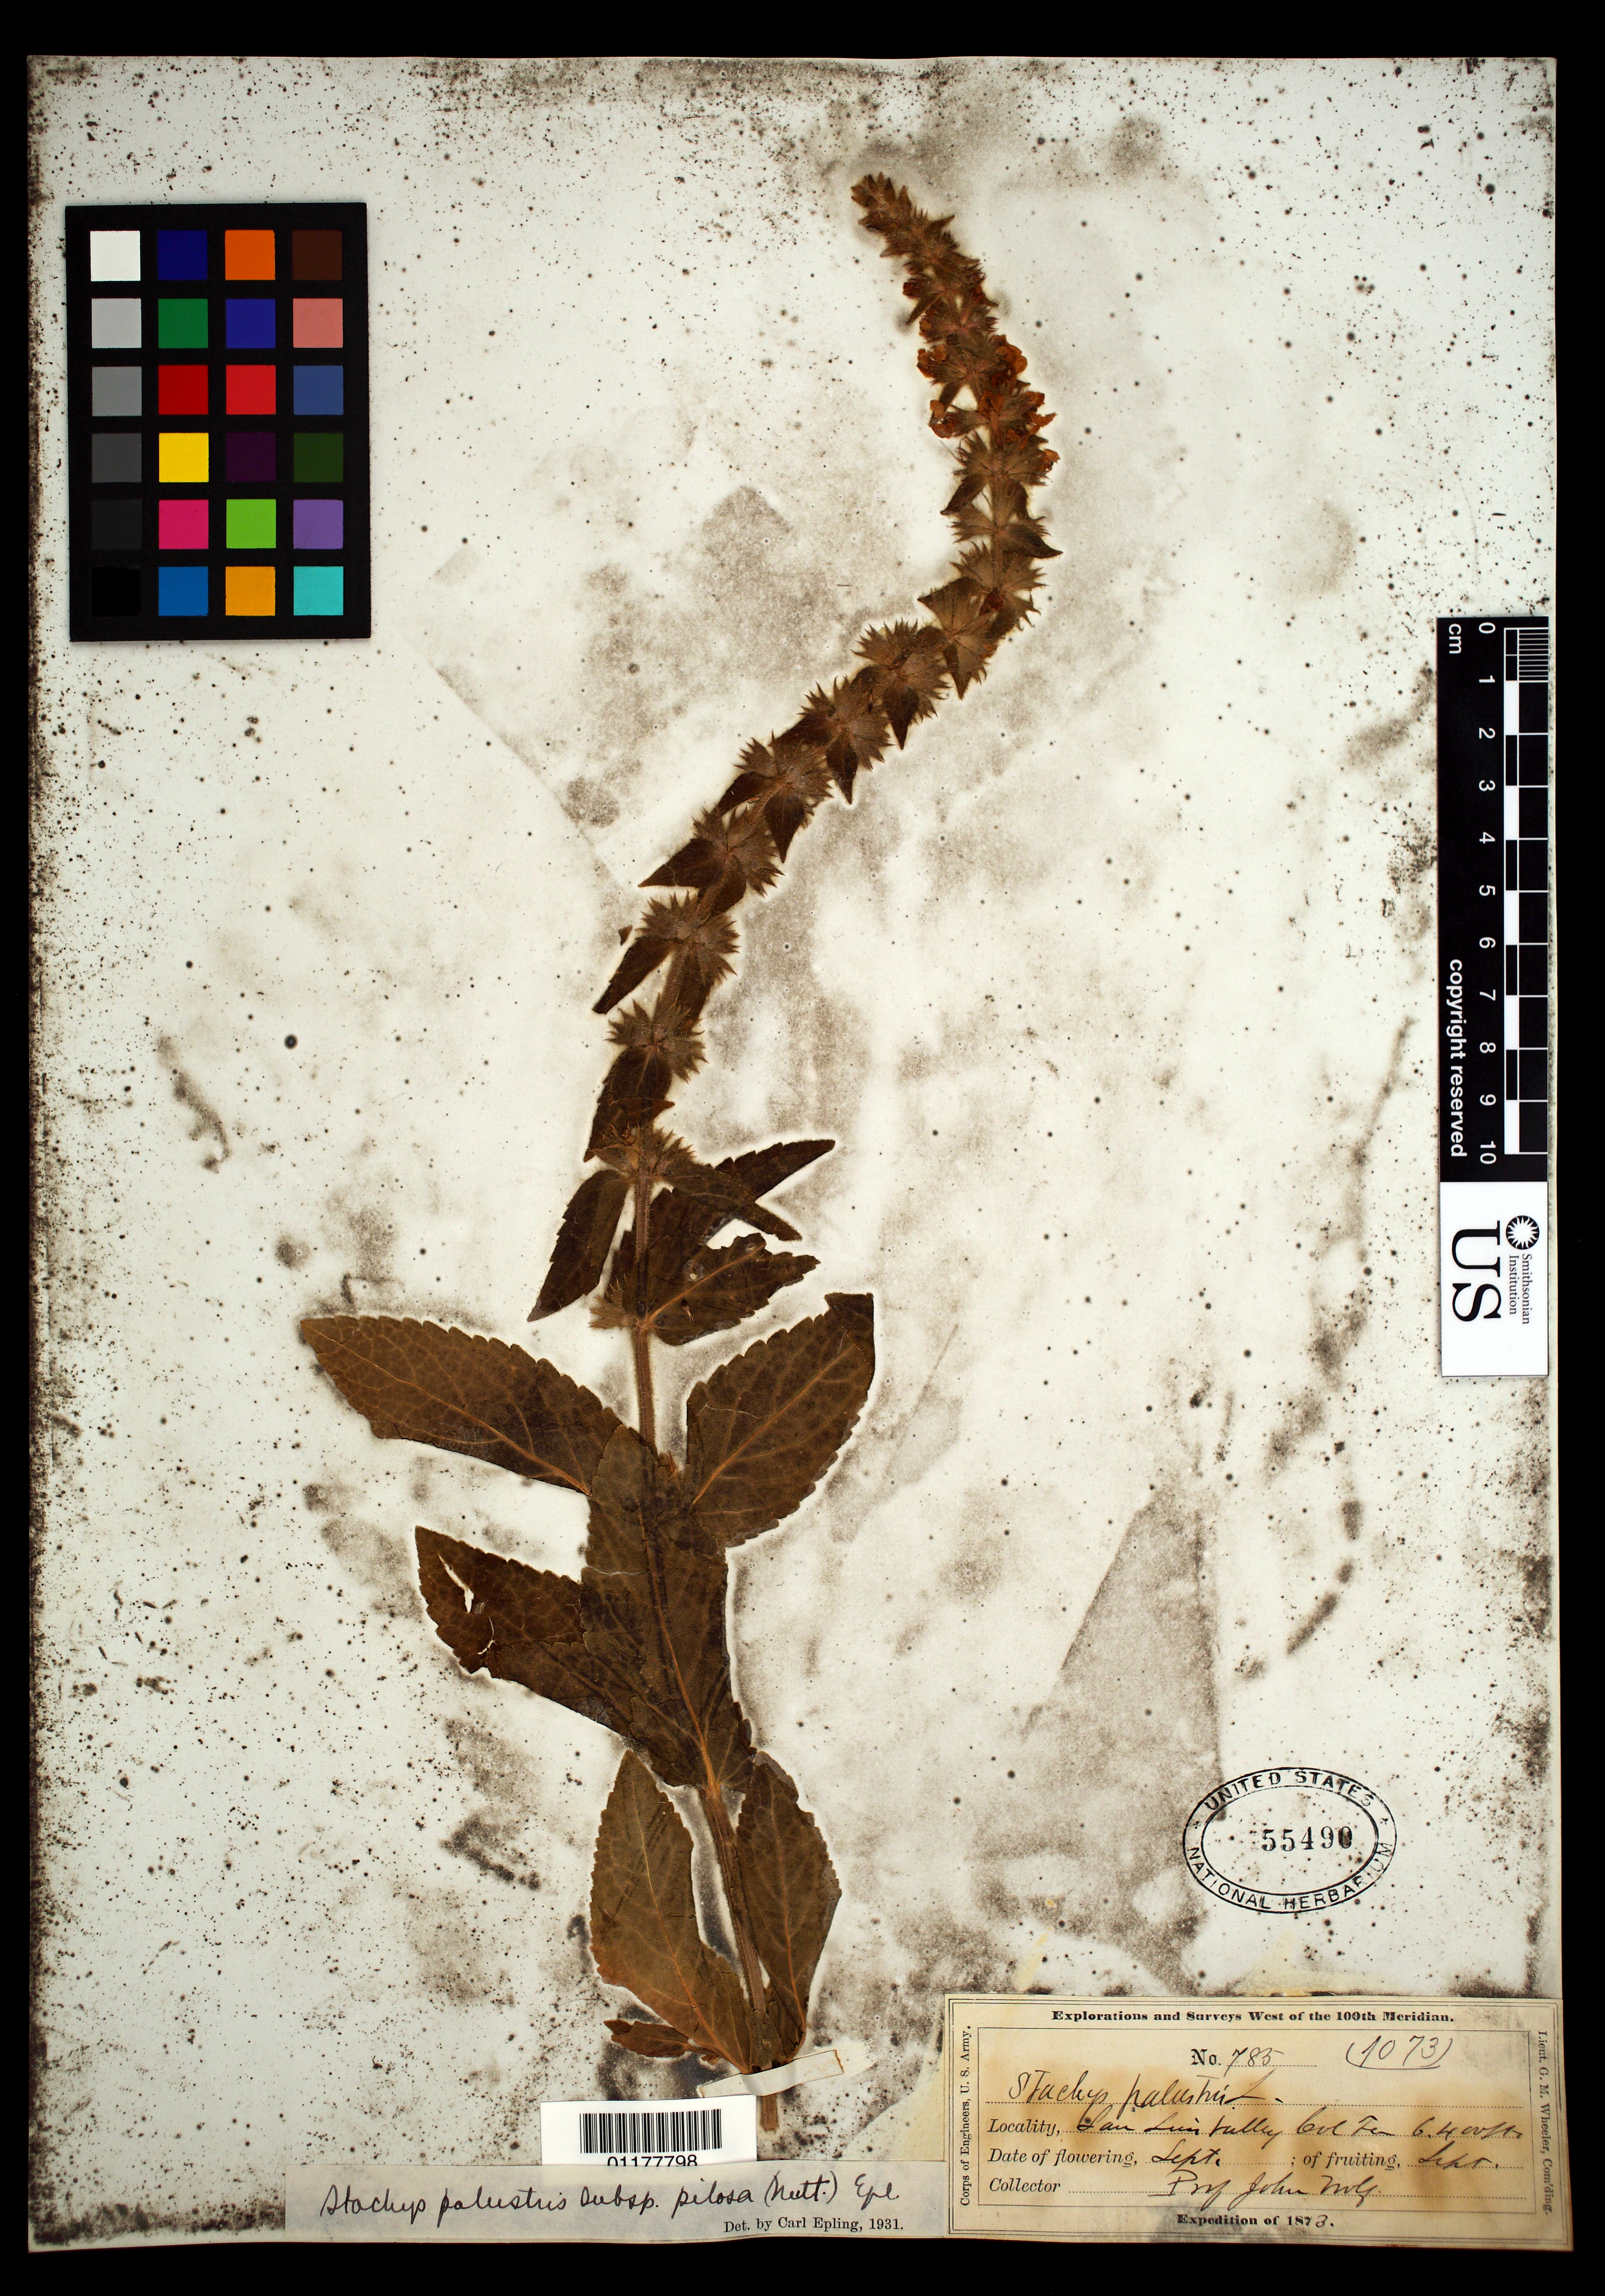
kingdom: Plantae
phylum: Tracheophyta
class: Magnoliopsida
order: Lamiales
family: Lamiaceae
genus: Stachys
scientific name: Stachys palustris subsp. pilosa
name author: Nutt.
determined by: Epling, C. C.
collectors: J. Wolf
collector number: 785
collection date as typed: Sep 1873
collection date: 1873-09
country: United States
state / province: Colorado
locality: San Luis Valley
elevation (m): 1951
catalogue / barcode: US 55490